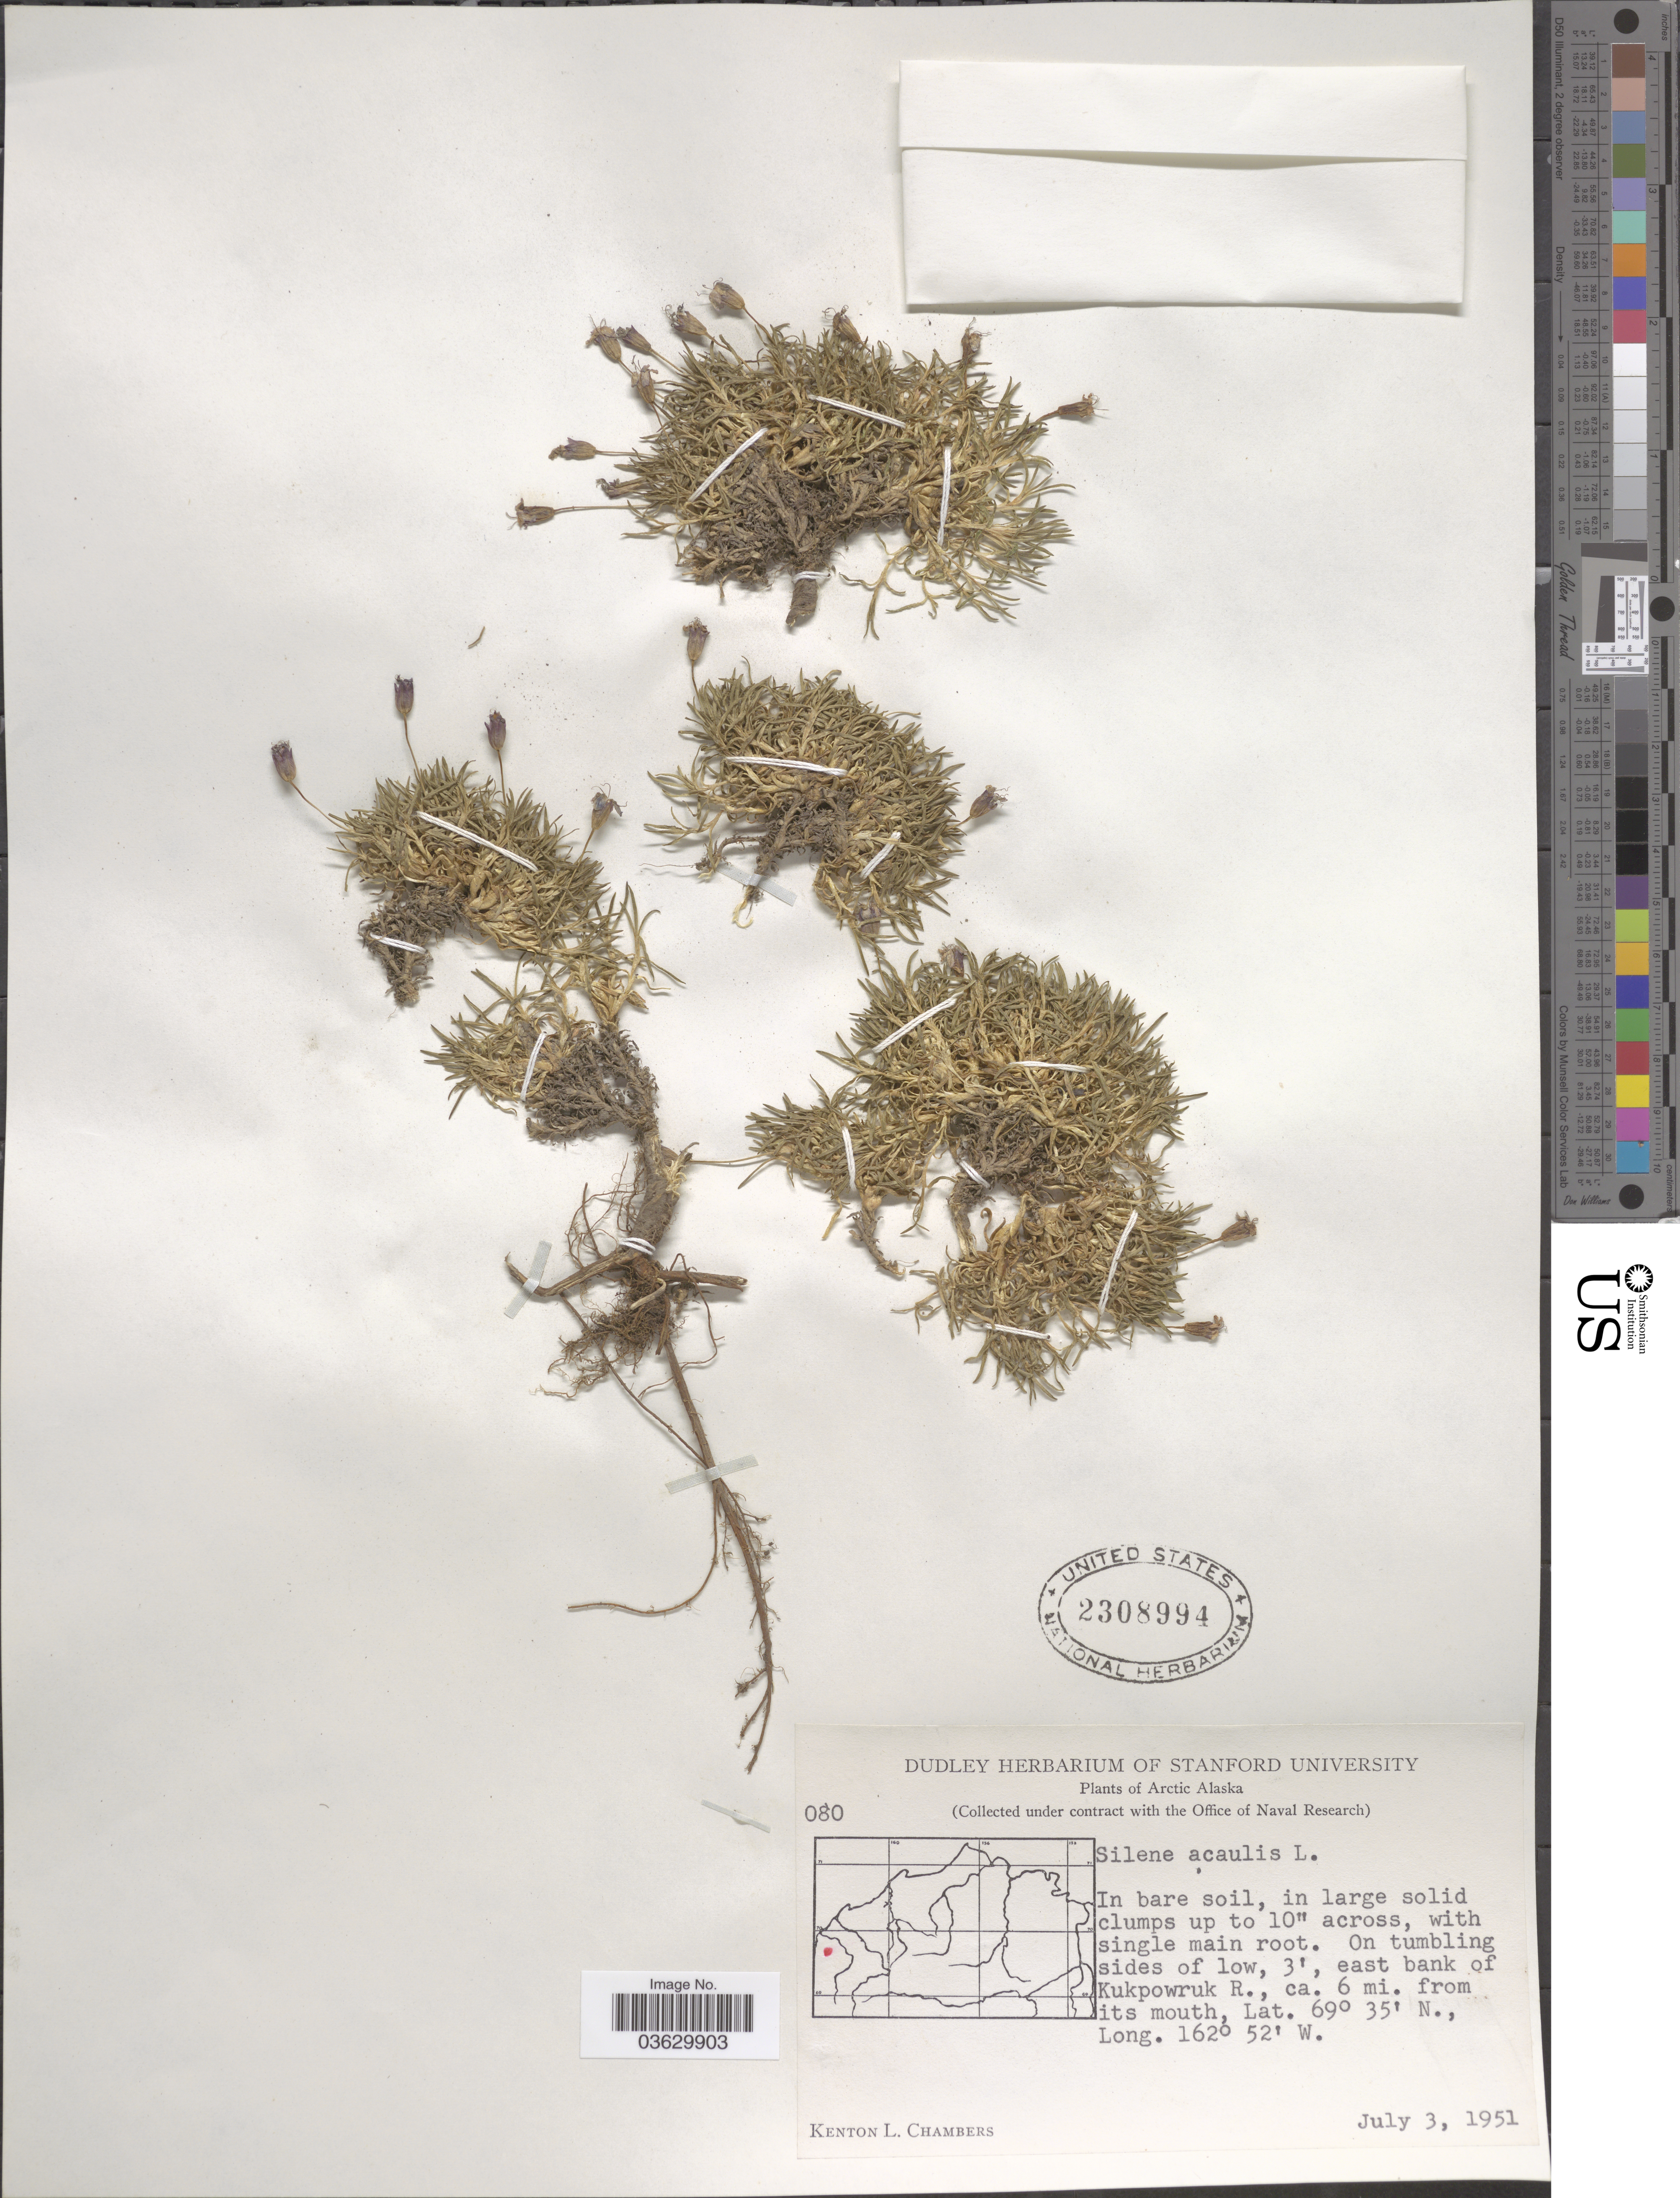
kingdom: Plantae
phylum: Tracheophyta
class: Magnoliopsida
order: Caryophyllales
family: Caryophyllaceae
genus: Silene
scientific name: Silene acaulis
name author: (L.) Jacq.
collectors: K. L. Chambers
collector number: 080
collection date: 1951-07-03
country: United States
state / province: Alaska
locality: Arctic Alaska. East bank of Kukpowruk R., ca. 6 mi. from its mouth.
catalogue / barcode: US 2308994